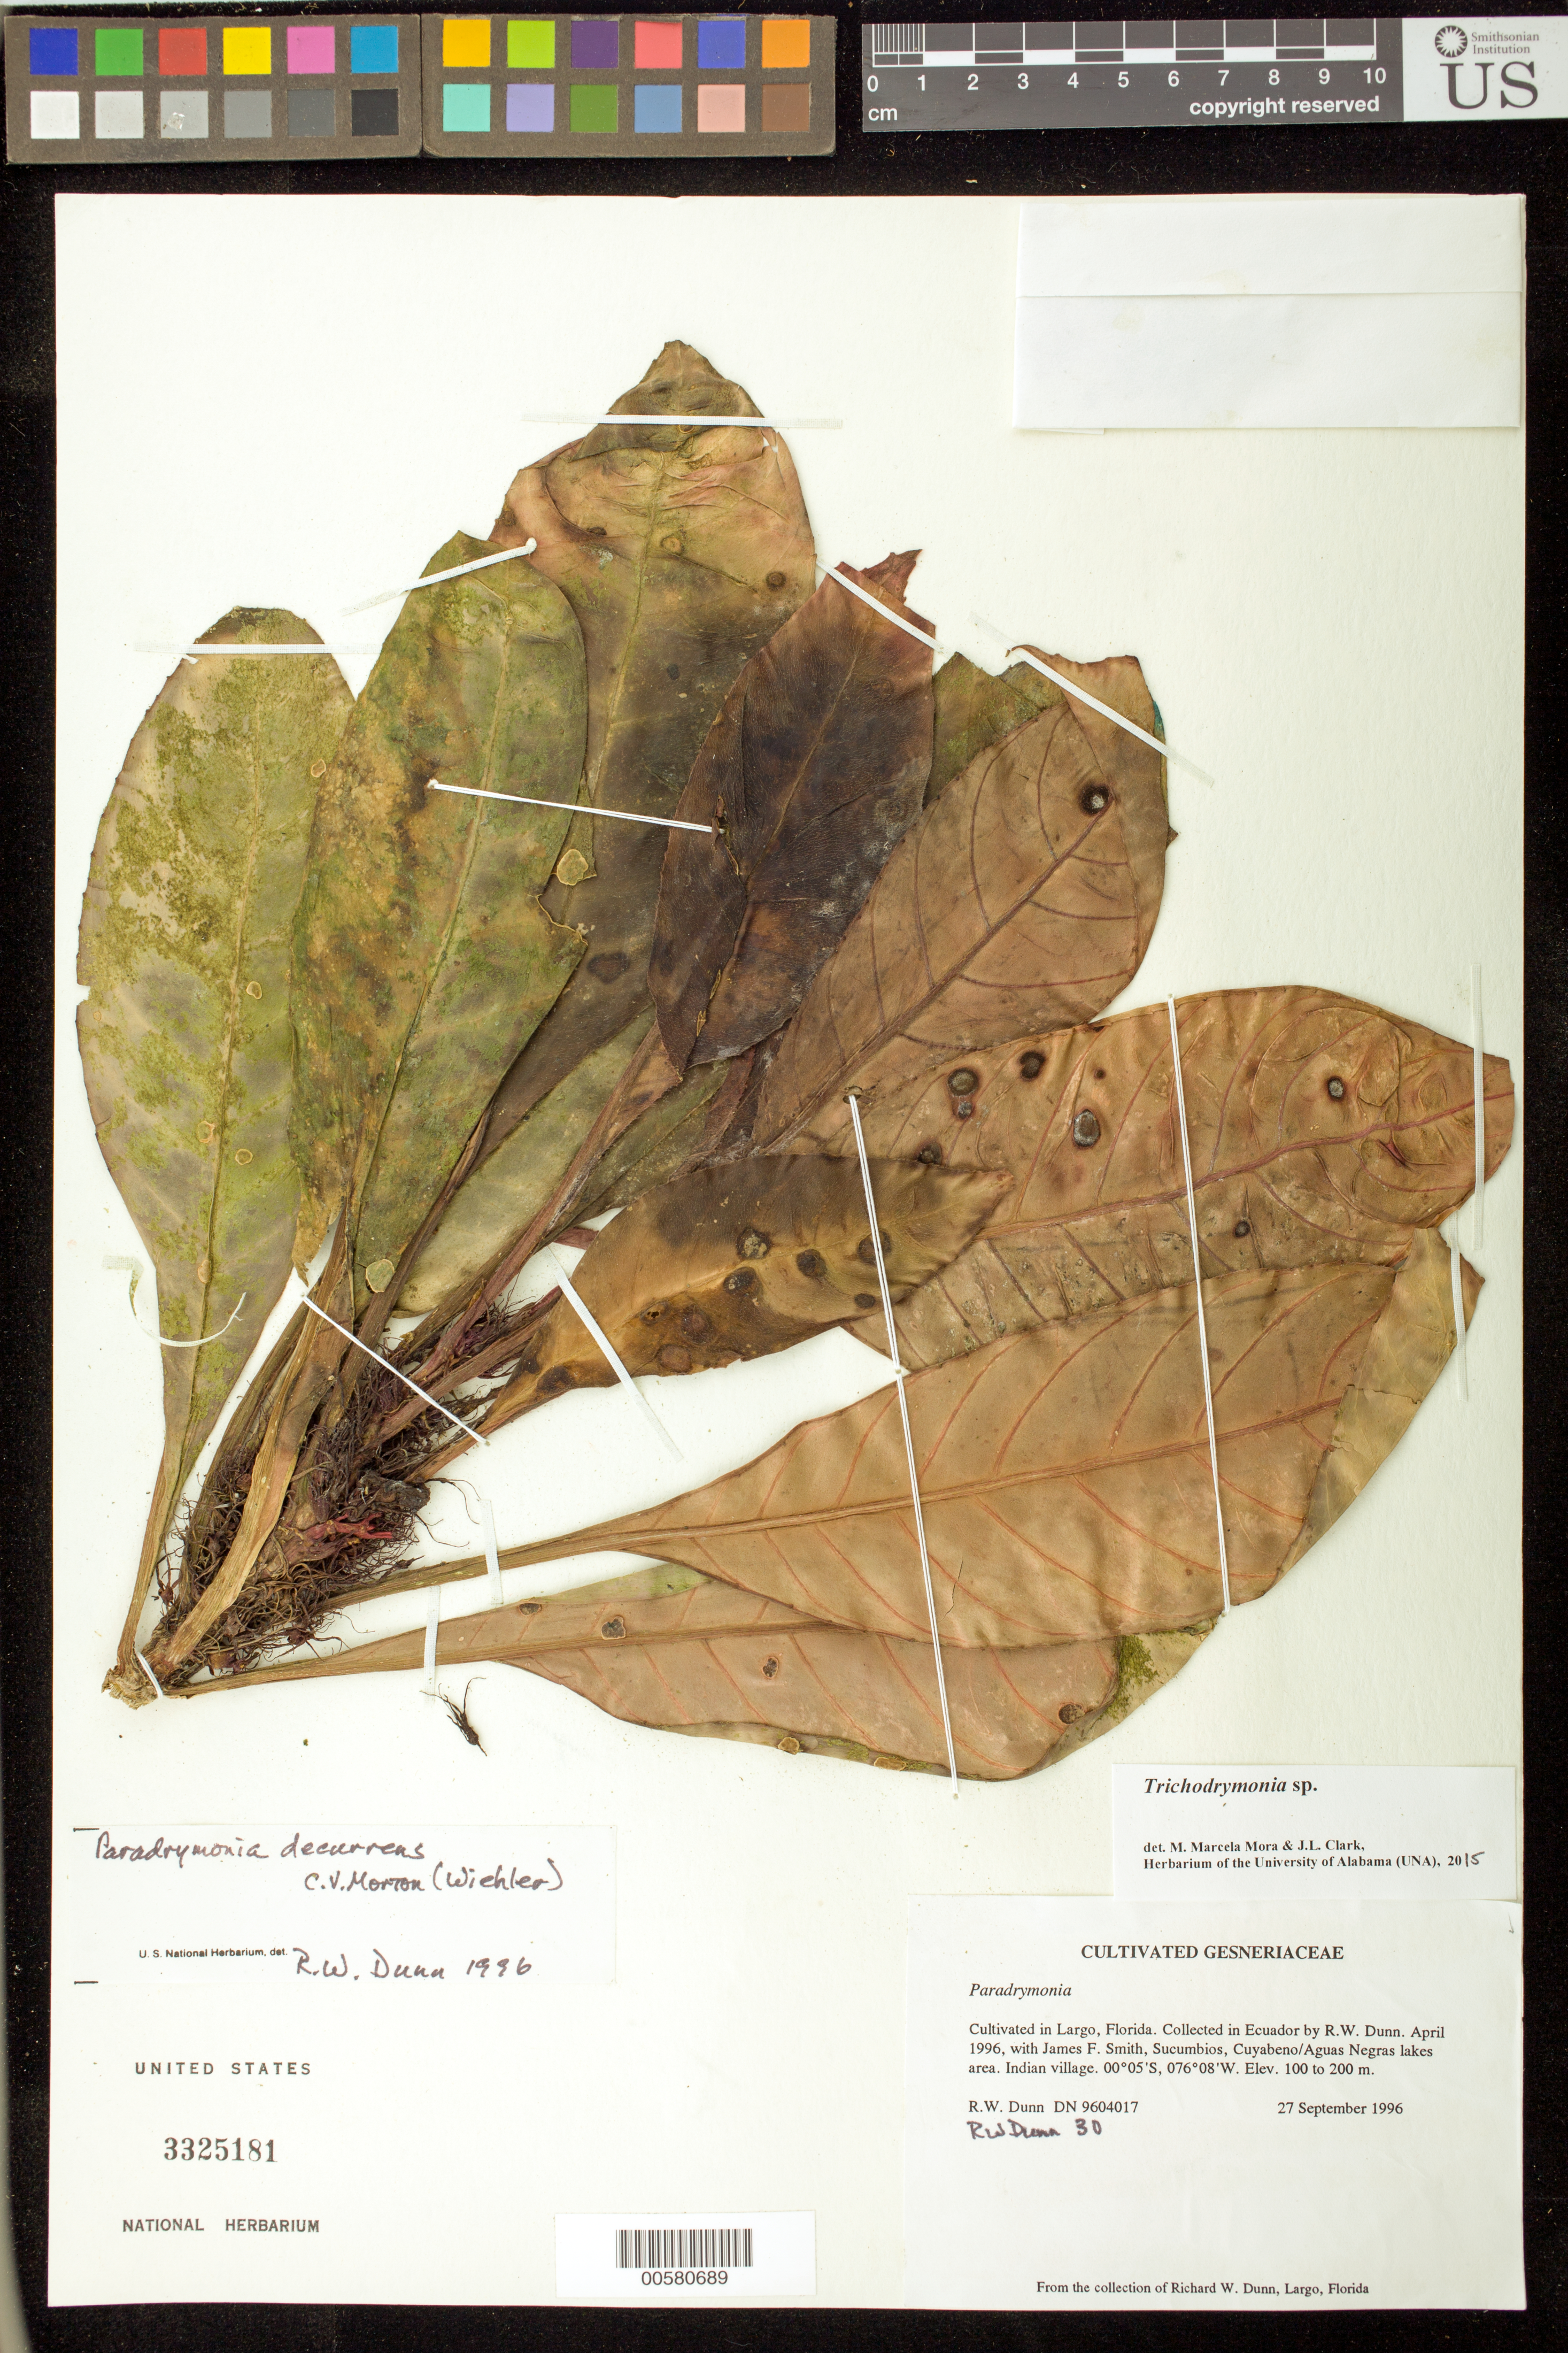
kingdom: Plantae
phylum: Tracheophyta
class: Magnoliopsida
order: Lamiales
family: Gesneriaceae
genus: Trichodrymonia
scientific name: Trichodrymonia sp.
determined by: Mora, M. M.; Clark, J. L.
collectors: R. Dunn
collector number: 30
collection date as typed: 27 Sep 1996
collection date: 1996-09-27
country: Ecuador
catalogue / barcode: US 3325181